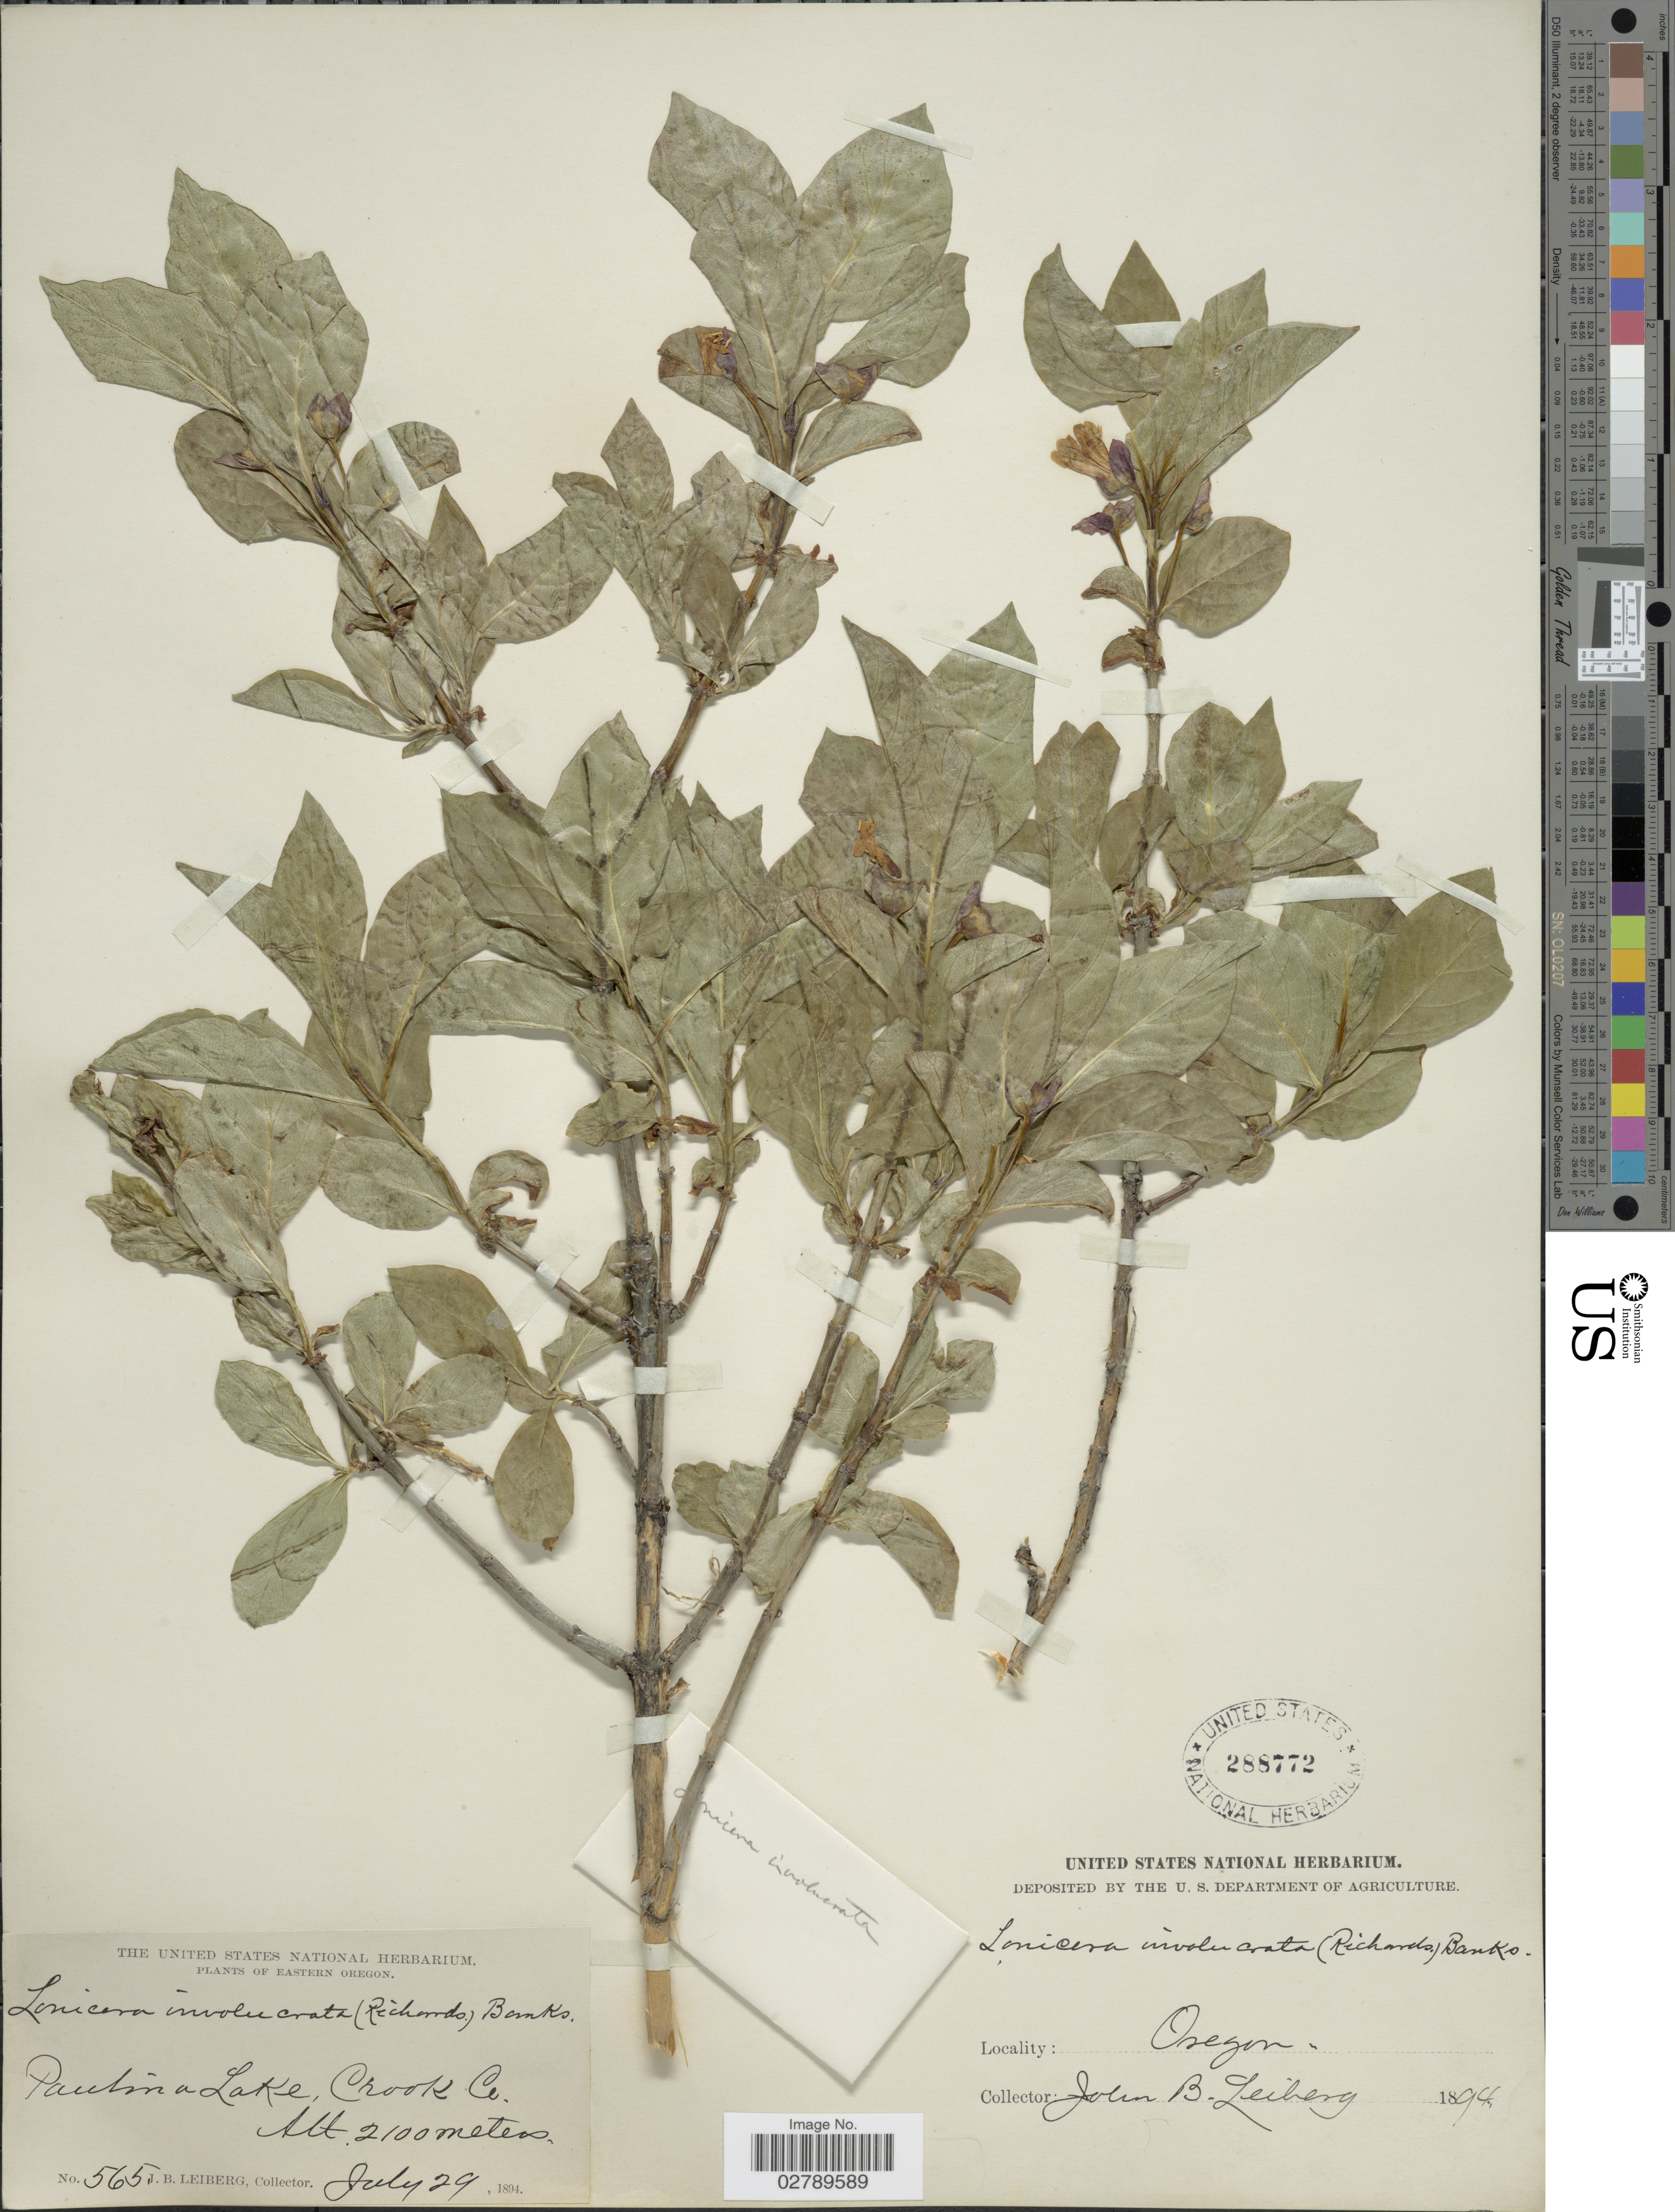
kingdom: Plantae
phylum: Tracheophyta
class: Magnoliopsida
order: Dipsacales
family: Caprifoliaceae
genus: Lonicera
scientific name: Lonicera involucrata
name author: (Richardson) Banks ex Spreng.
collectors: J. B. Leiberg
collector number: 565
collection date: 1894-07-29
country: United States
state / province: Oregon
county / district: Deschutes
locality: Eastern Oregon. Paulina Lake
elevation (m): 2100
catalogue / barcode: US 288772